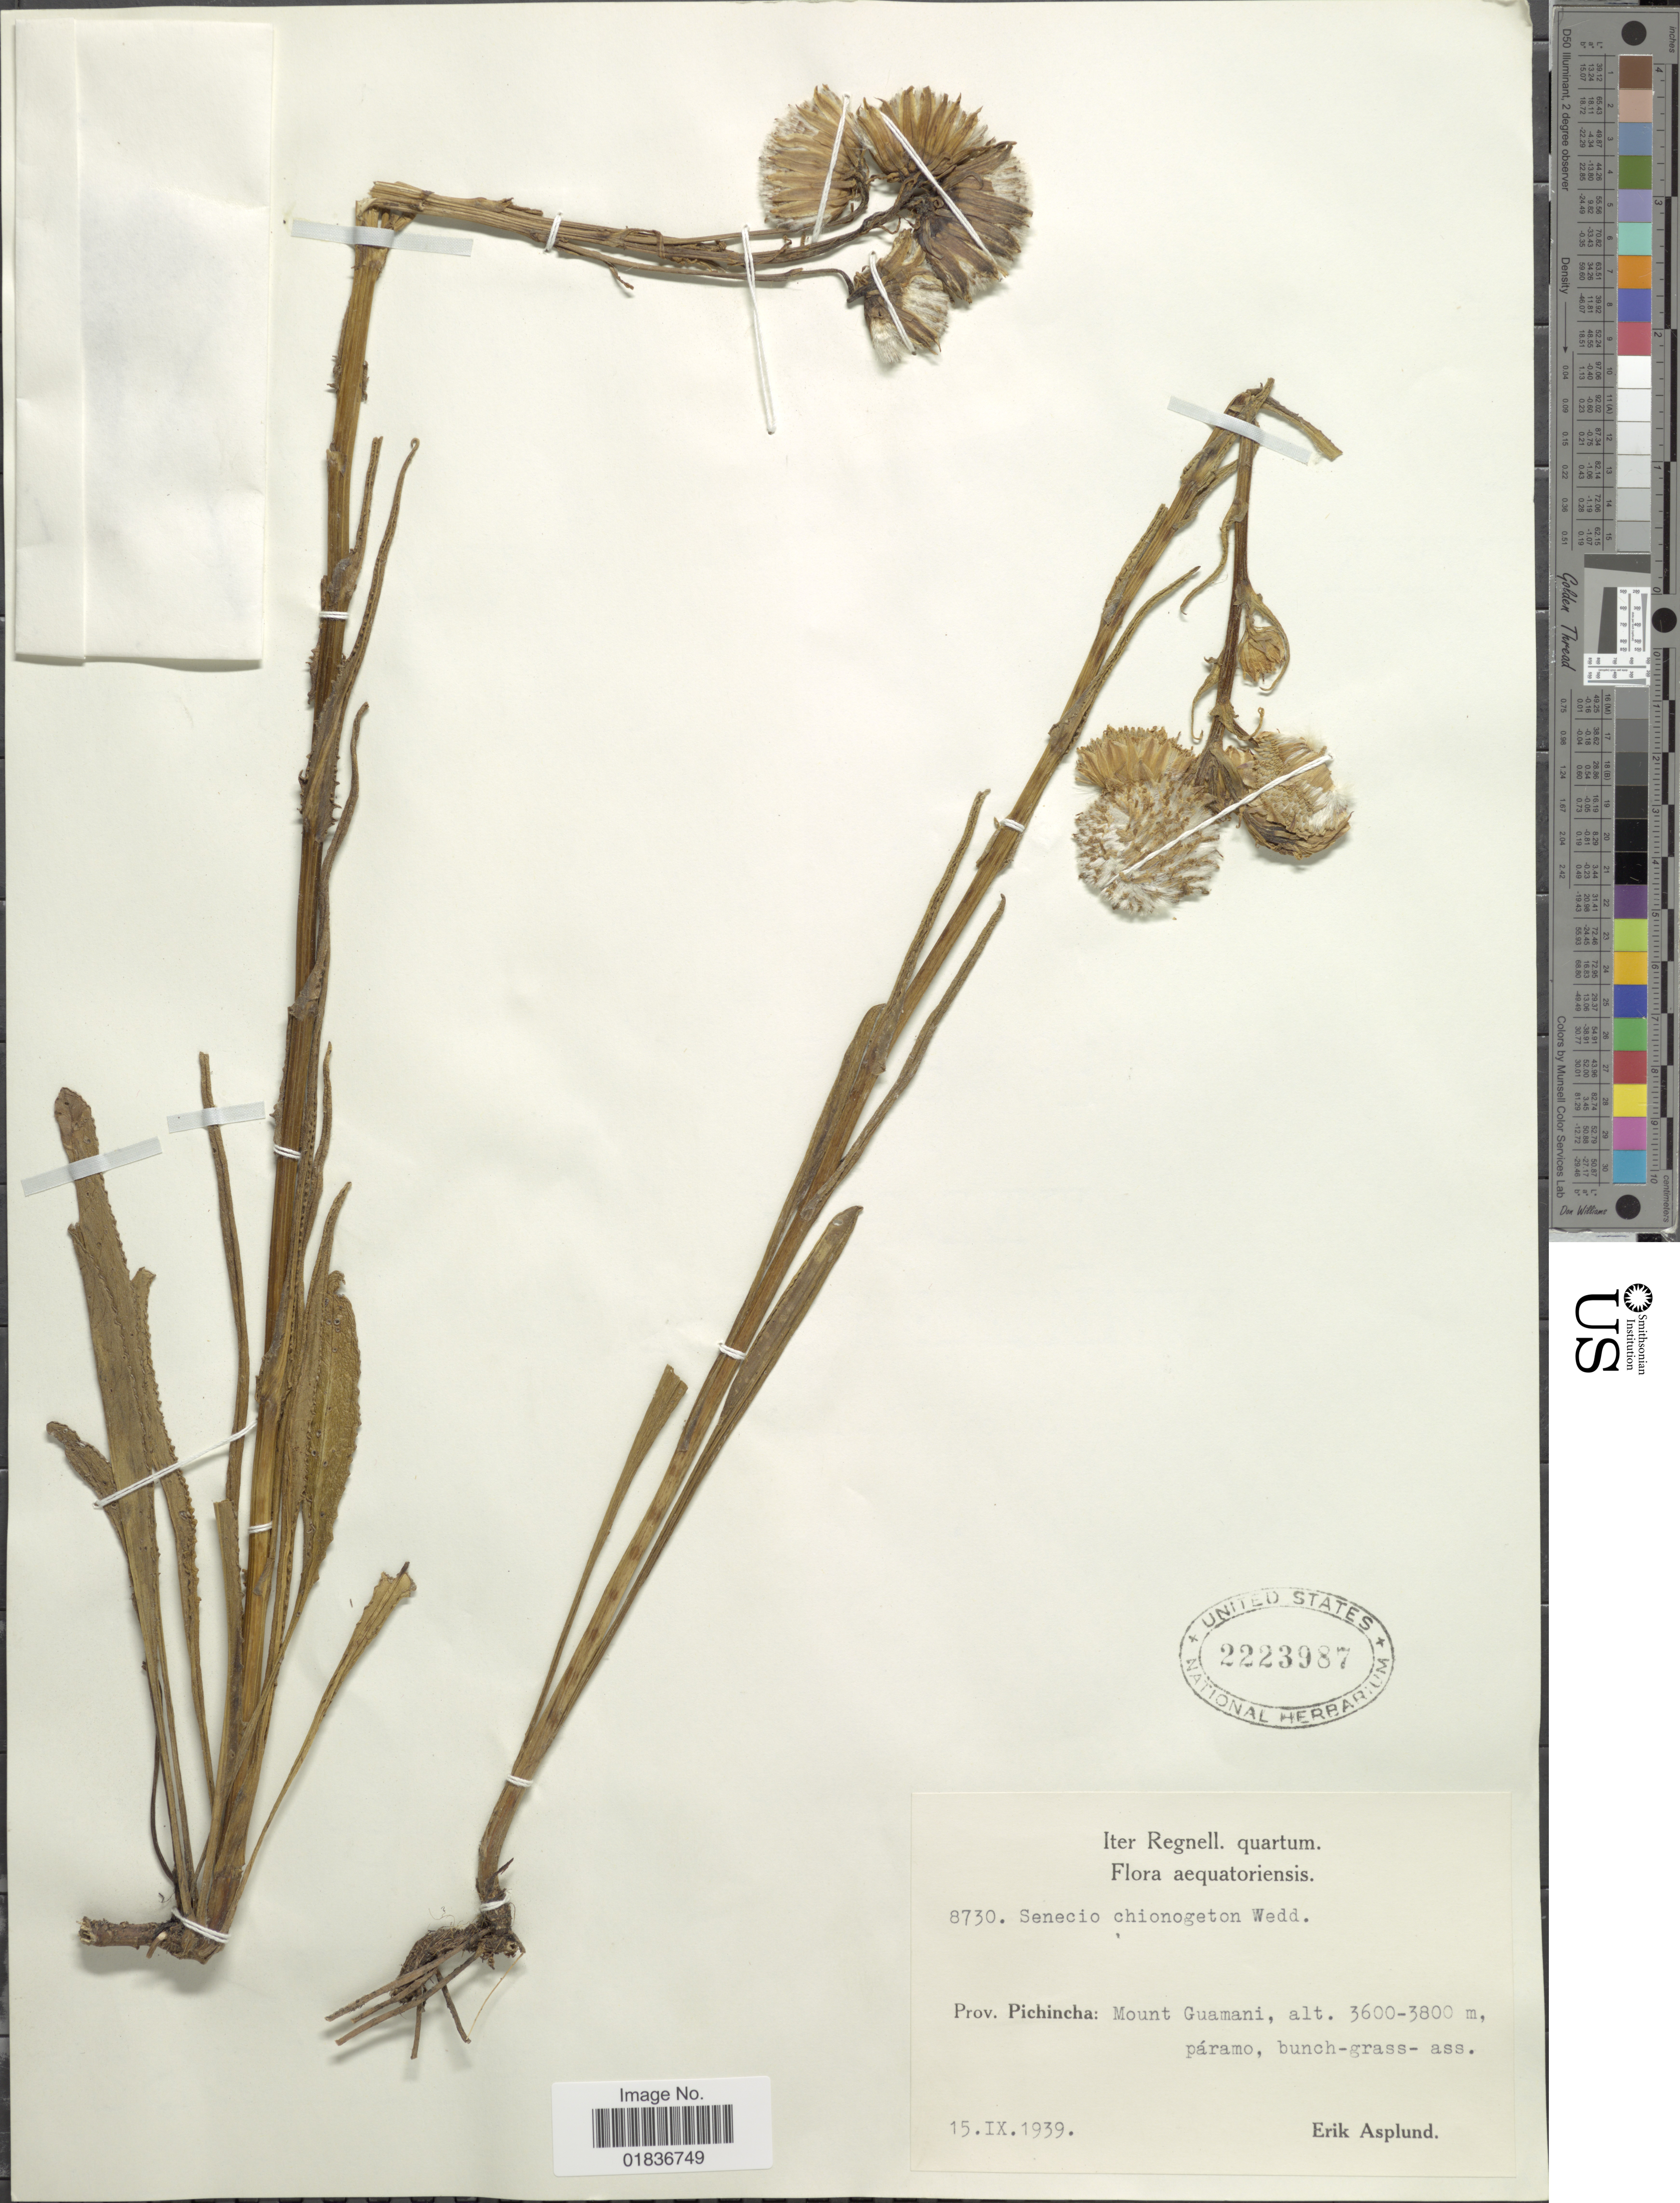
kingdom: Plantae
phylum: Tracheophyta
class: Magnoliopsida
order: Asterales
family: Asteraceae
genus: Senecio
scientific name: Senecio tephrosioides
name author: Turcz.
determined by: Salomon, Luciana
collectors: E. Asplund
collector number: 8730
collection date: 1939-09-15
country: Ecuador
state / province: Pichincha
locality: Prov. Pichincha: Mount Guamani.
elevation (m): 3600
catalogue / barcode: US 2223987